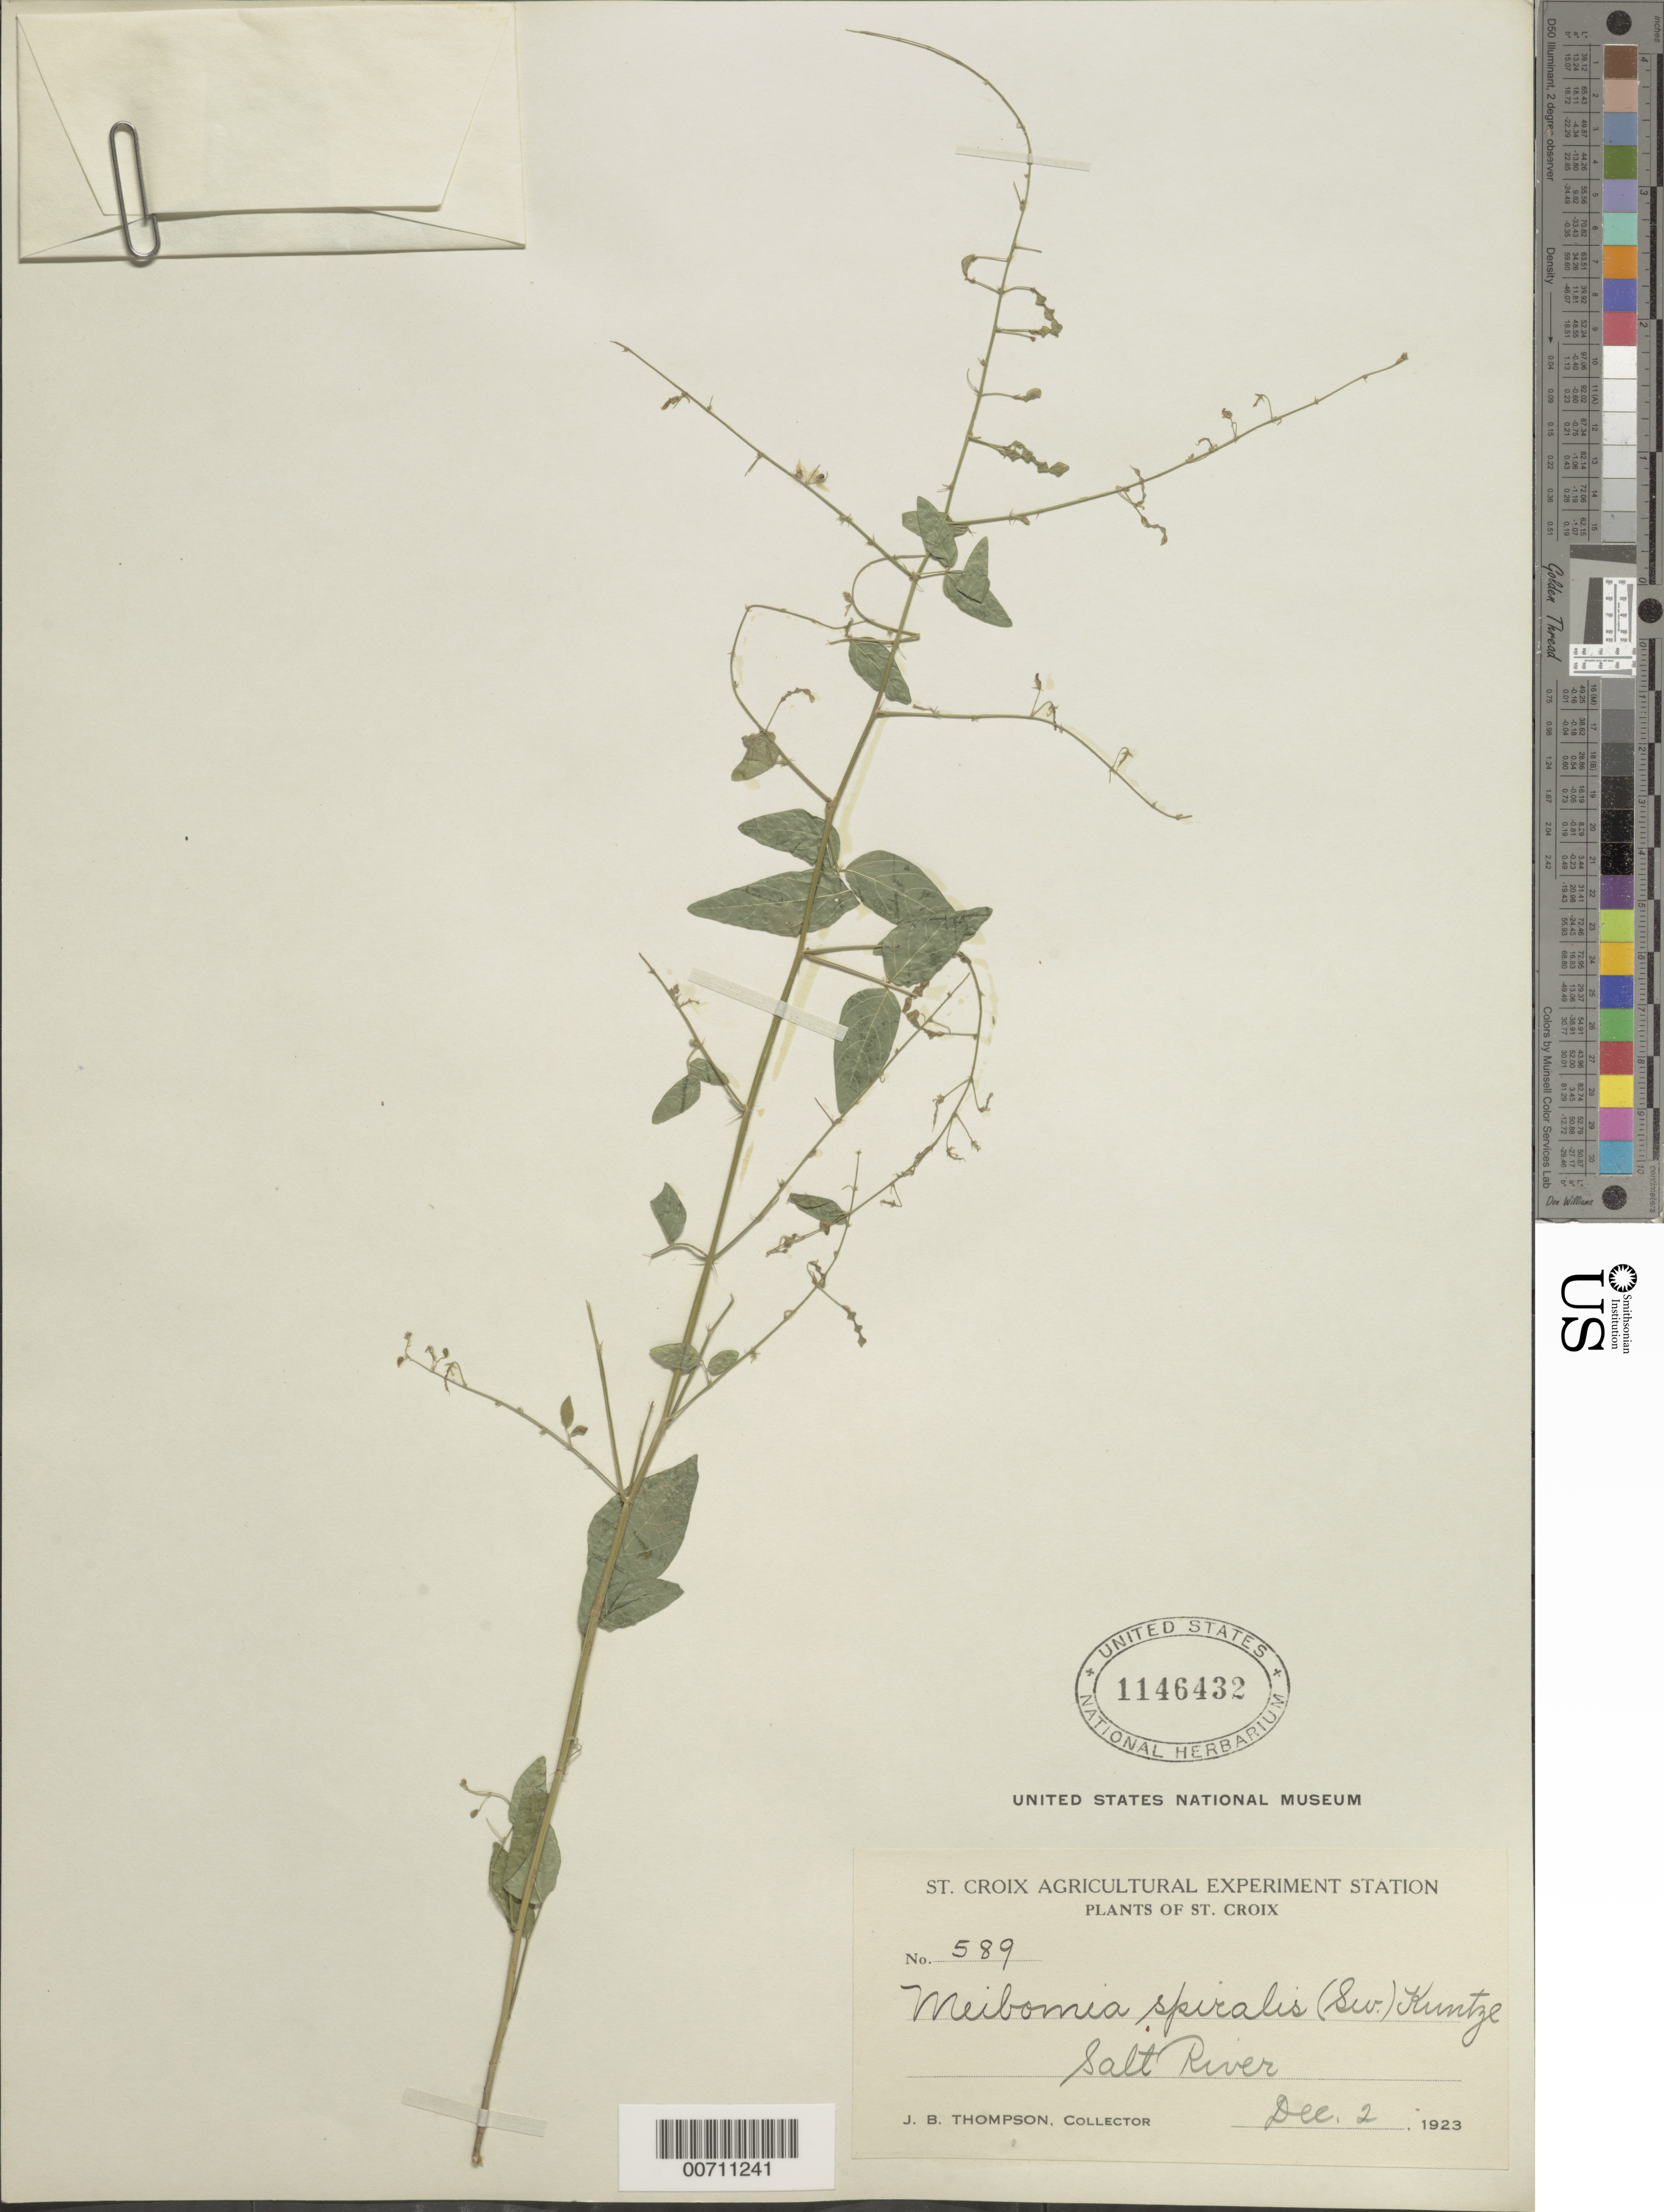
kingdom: Plantae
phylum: Tracheophyta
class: Magnoliopsida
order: Fabales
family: Fabaceae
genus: Desmodium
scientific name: Desmodium procumbens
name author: (Mill.) Hitchc.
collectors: J. B. Thompson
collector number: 589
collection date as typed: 02 Dec 1923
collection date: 1923-12-02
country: U.S. Virgin Islands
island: St. Croix Island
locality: Salt River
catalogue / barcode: US 1146432